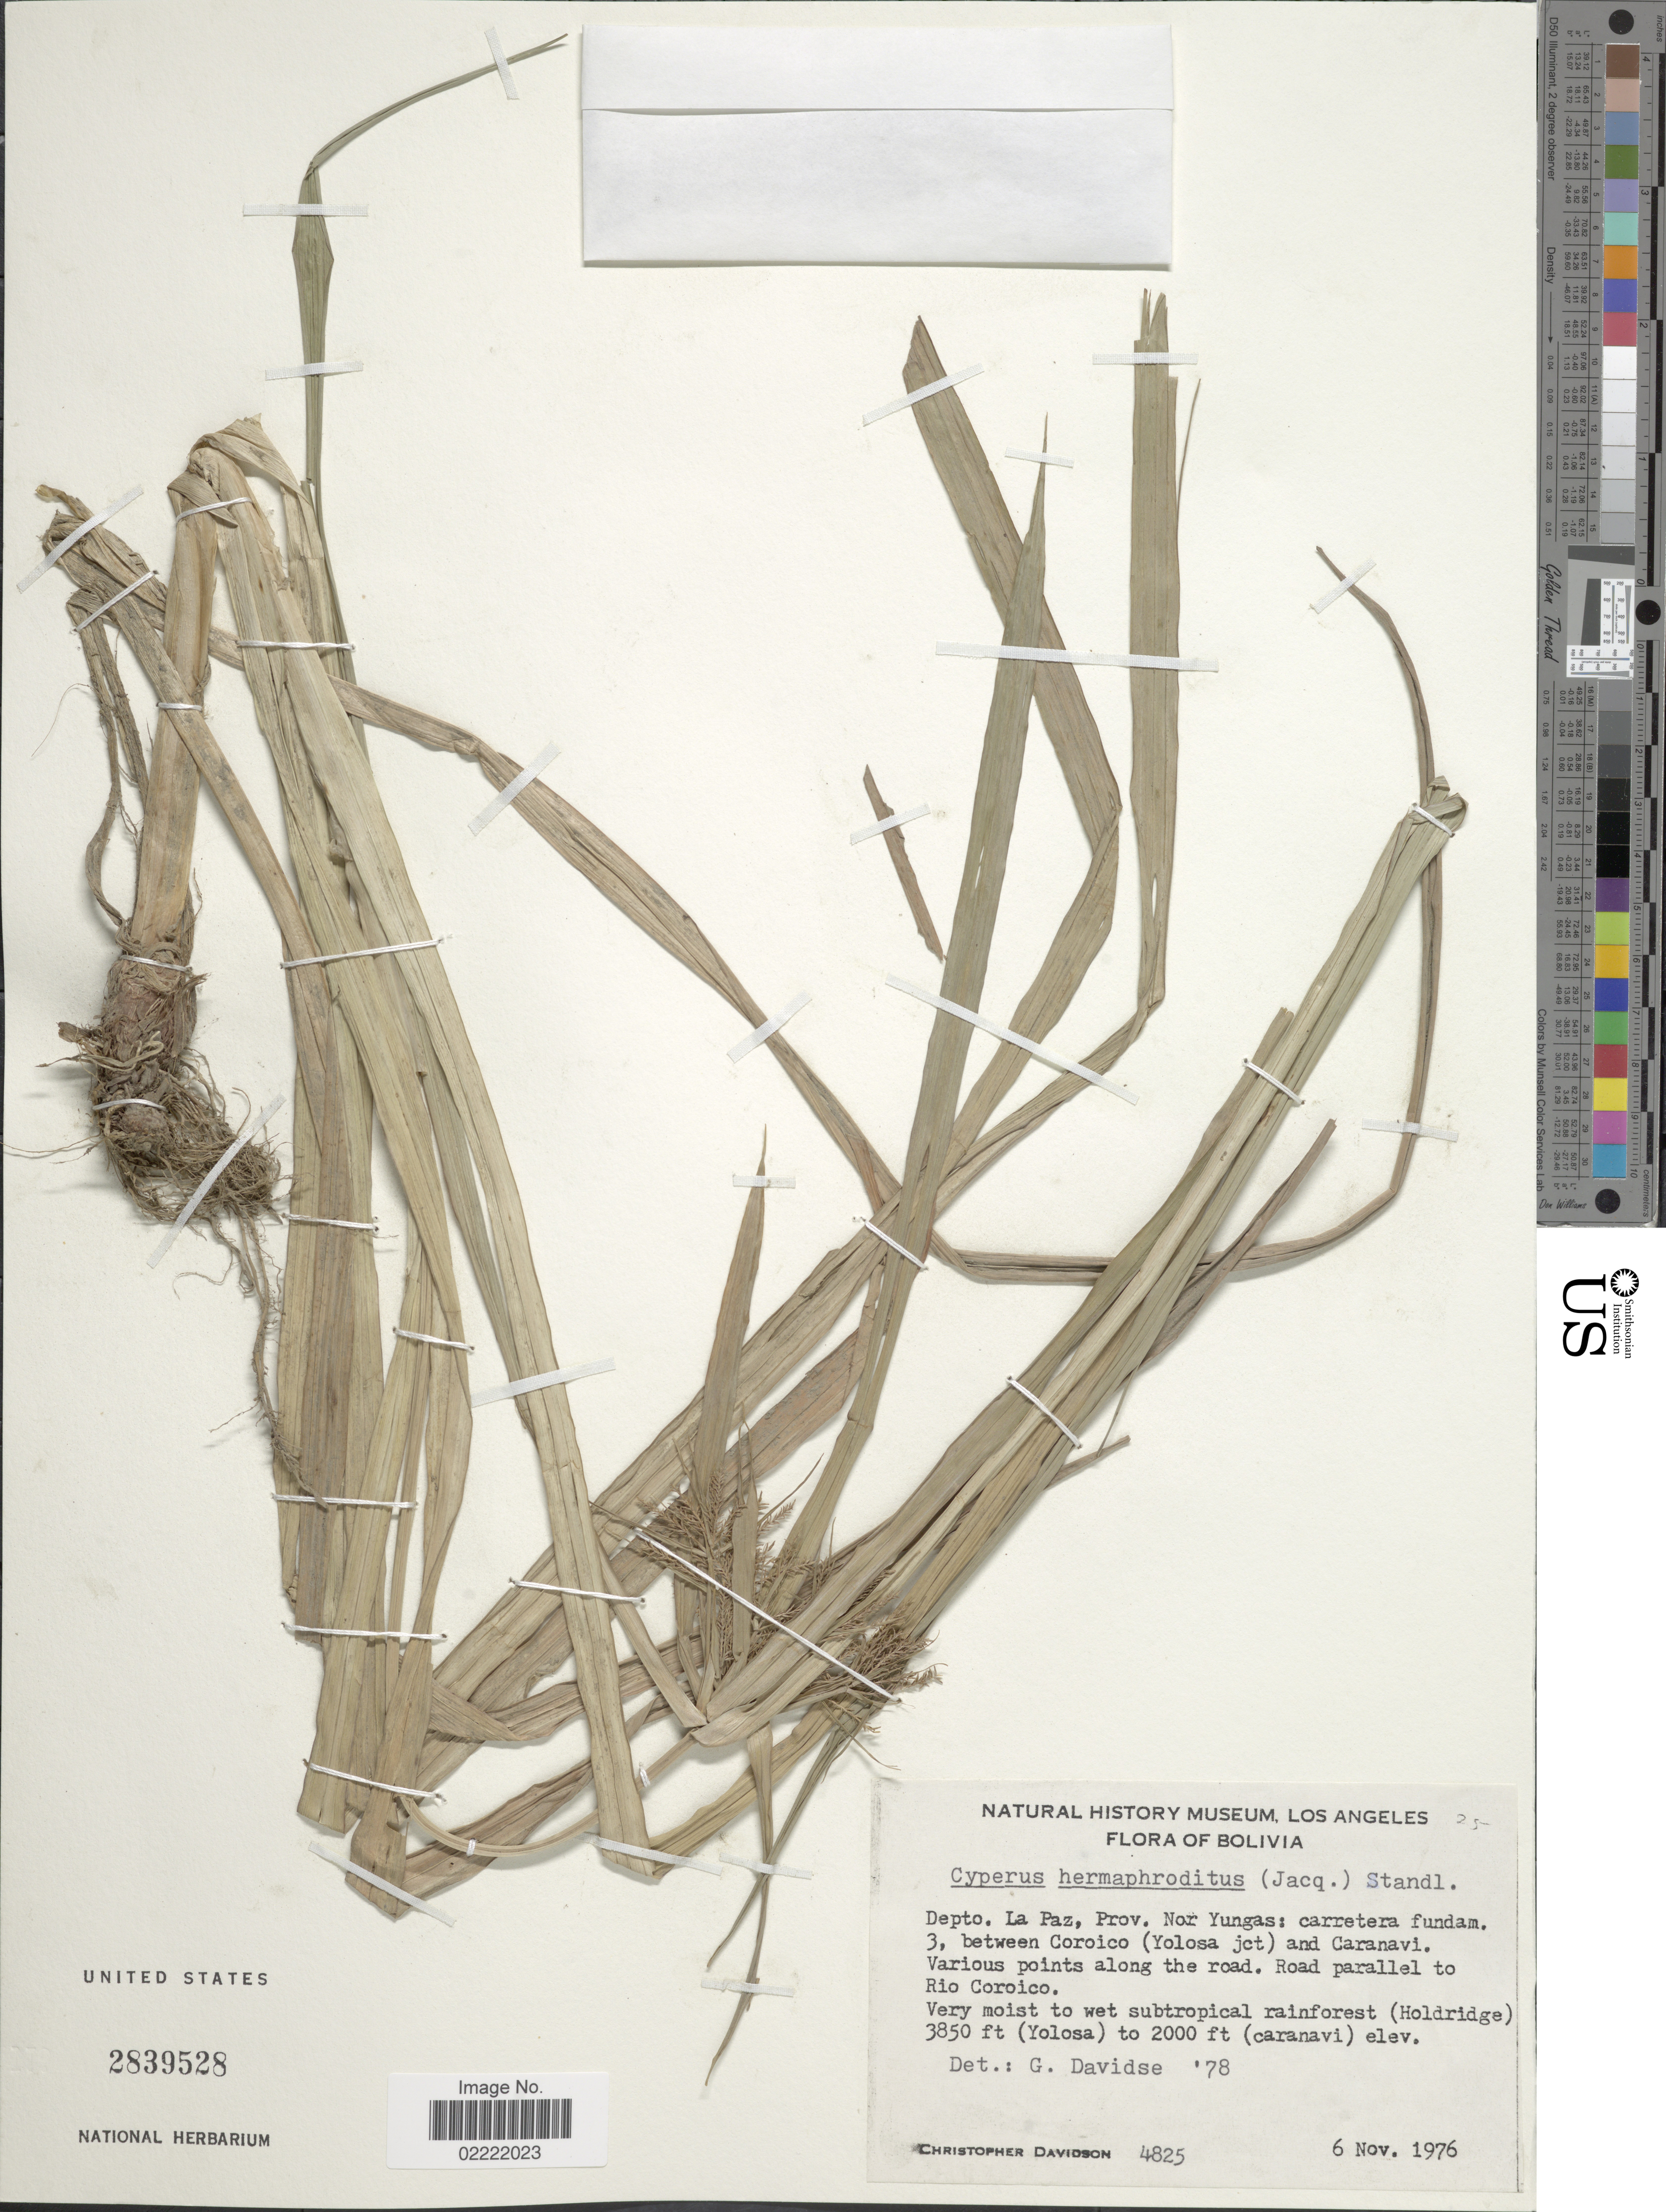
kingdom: Plantae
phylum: Tracheophyta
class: Liliopsida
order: Poales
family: Cyperaceae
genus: Cyperus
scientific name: Cyperus hermaphroditus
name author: (Jacq.) Standl.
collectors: C. Davidson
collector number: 4825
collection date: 1976-11-06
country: Bolivia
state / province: La Paz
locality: Prov. Nor Yungas: carretera fundam. 3, between Coroico (Yolosa jct) and Caranavi, various points along the road, road parallel to Rio Coroico, very moist to wet subtropical rainforest (Holdridge)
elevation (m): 610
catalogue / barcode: US 2839528